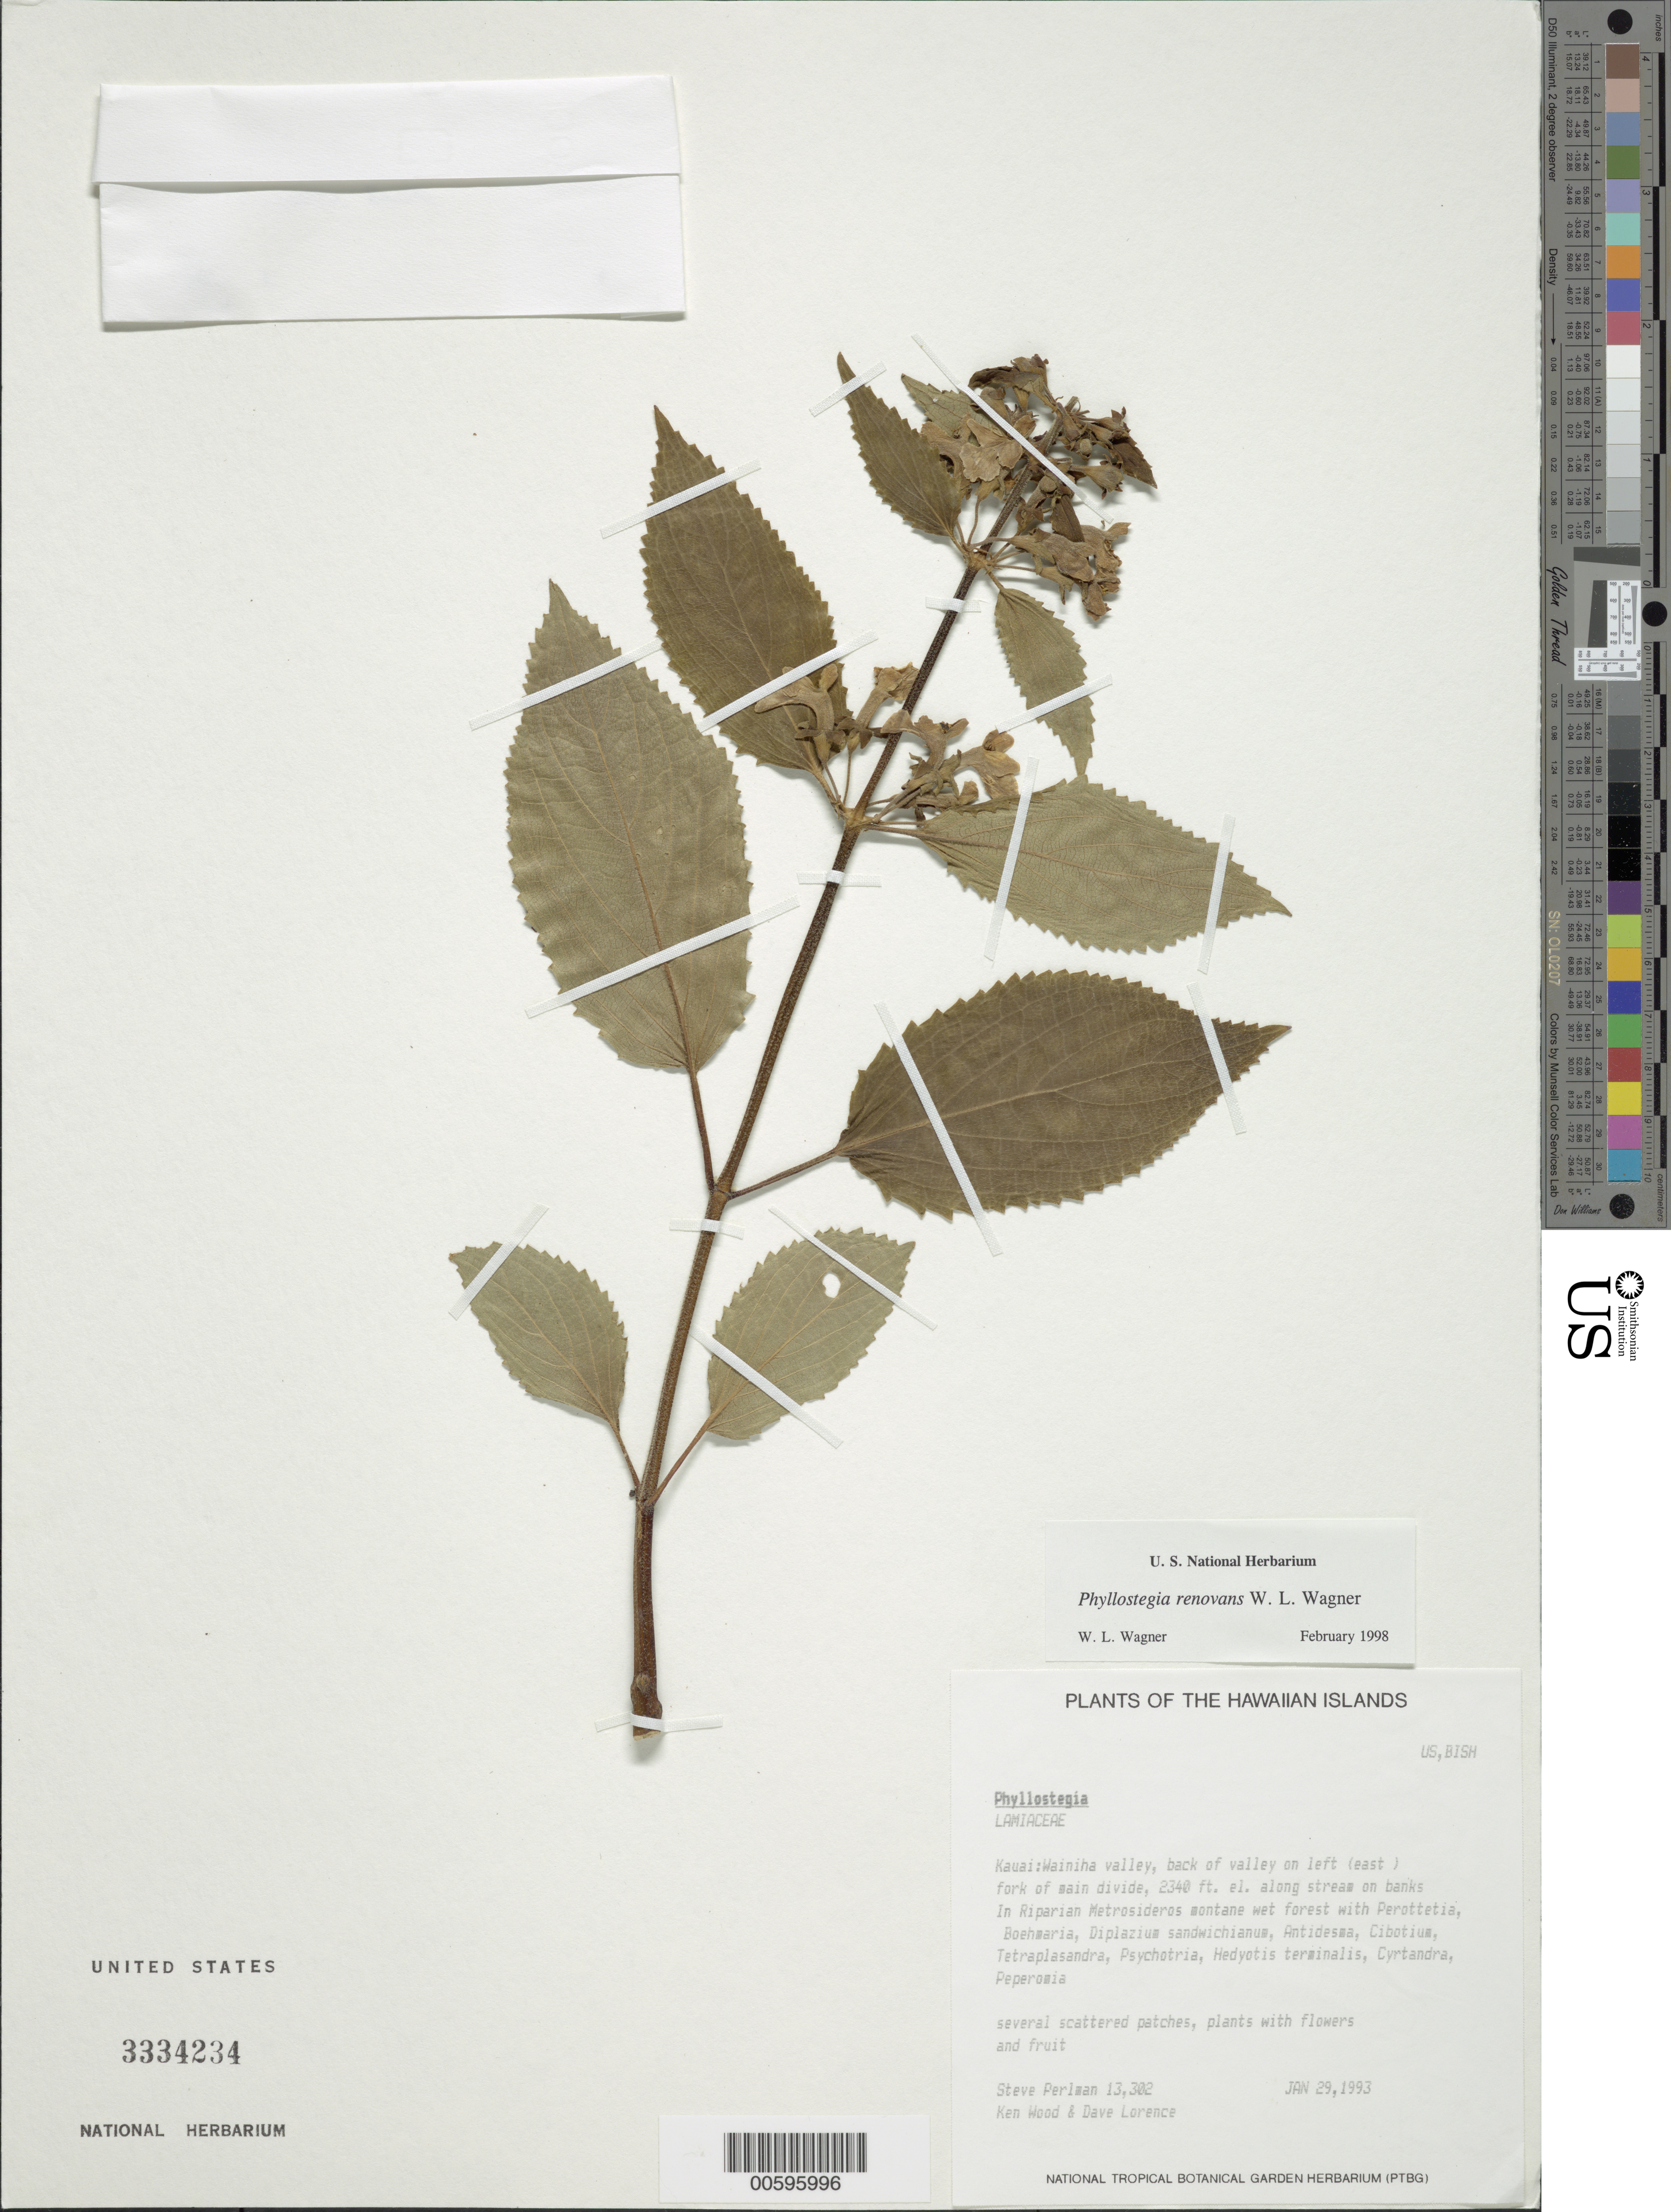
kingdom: Plantae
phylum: Tracheophyta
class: Magnoliopsida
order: Lamiales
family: Lamiaceae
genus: Phyllostegia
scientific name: Phyllostegia renovans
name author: W.L. Wagner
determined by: Wagner, W. L., (BOT), Smithsonian Institution - National Museum of Natural History (UNITED STATES)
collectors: S. P. Perlman, K. Wood & D. Lorence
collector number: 13302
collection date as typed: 29 Jan 1993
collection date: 1993-01-29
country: United States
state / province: Hawaii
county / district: Kauai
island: Kaua'i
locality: Wainiha valley, back of valley on left (E) fork of main divide.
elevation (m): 713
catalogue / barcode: US 3334234